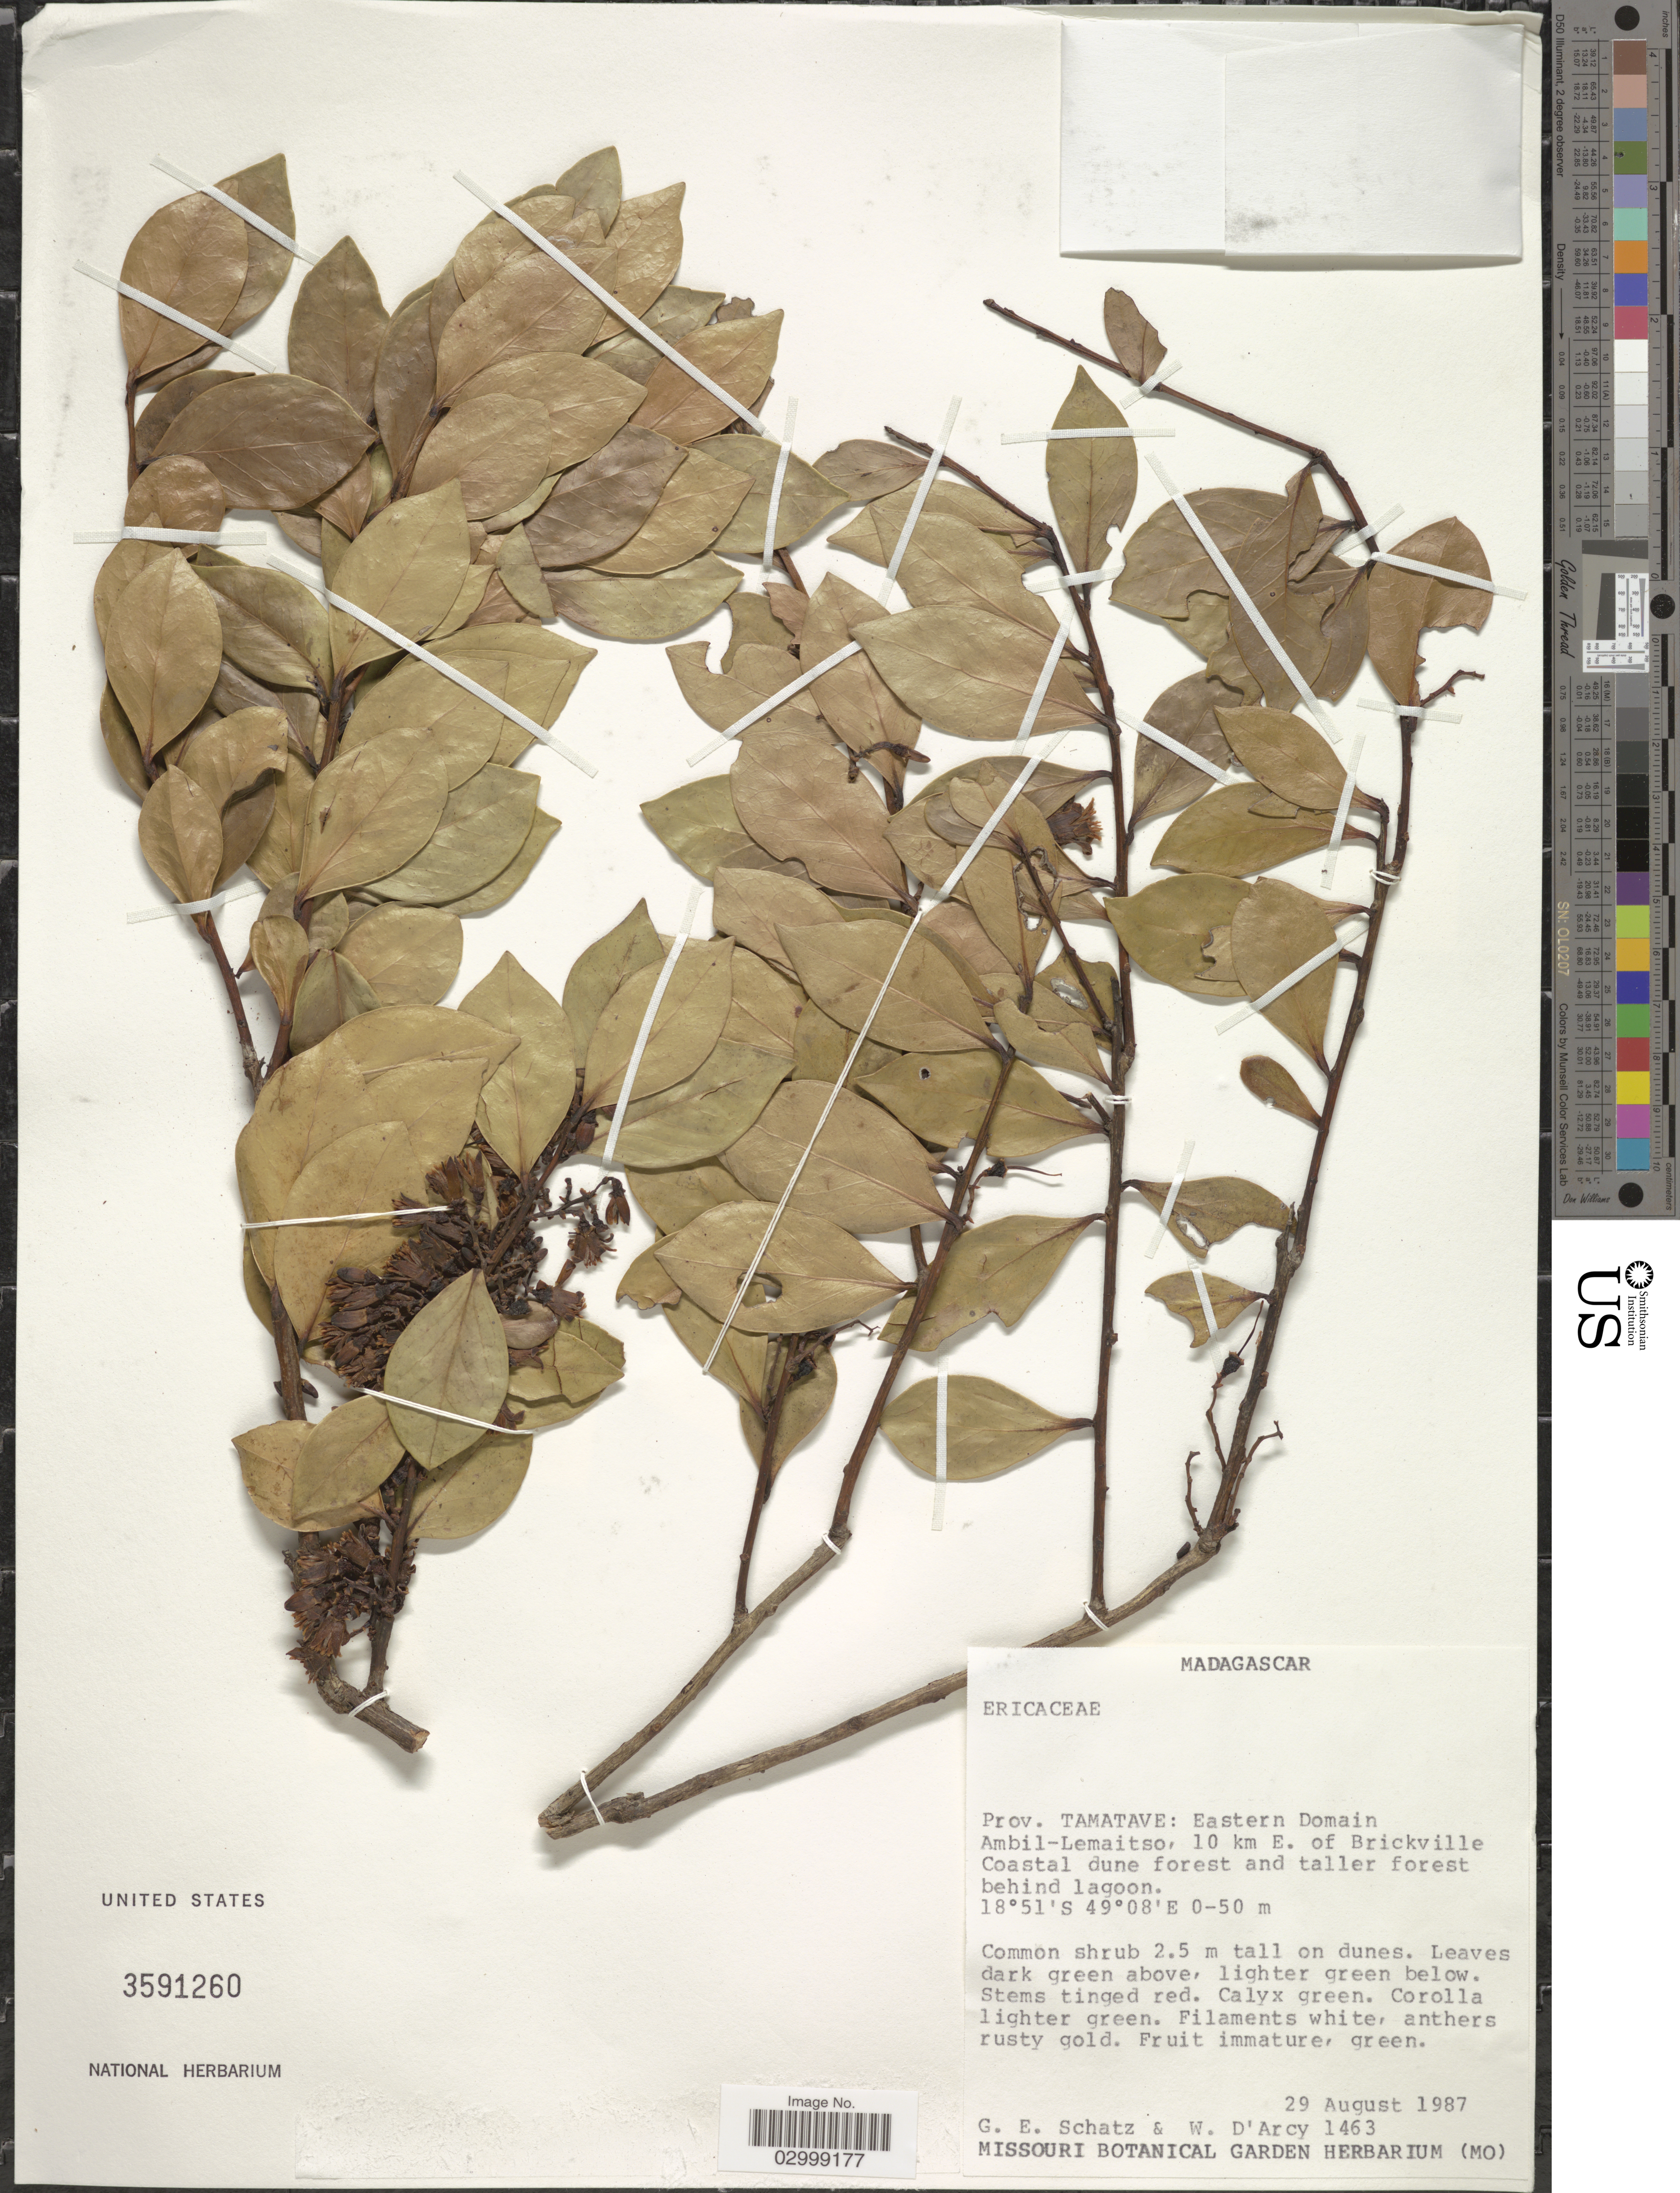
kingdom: Plantae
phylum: Tracheophyta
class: Magnoliopsida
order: Ericales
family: Ericaceae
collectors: G. Schatz & W. G. D'Arcy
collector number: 1463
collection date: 1987-08-29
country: Madagascar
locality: Prov. Tamatave: Eastern Domain, Ambil-Lemaitso, 10 km E. of Brickville Coastal.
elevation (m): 0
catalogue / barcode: US 3591260